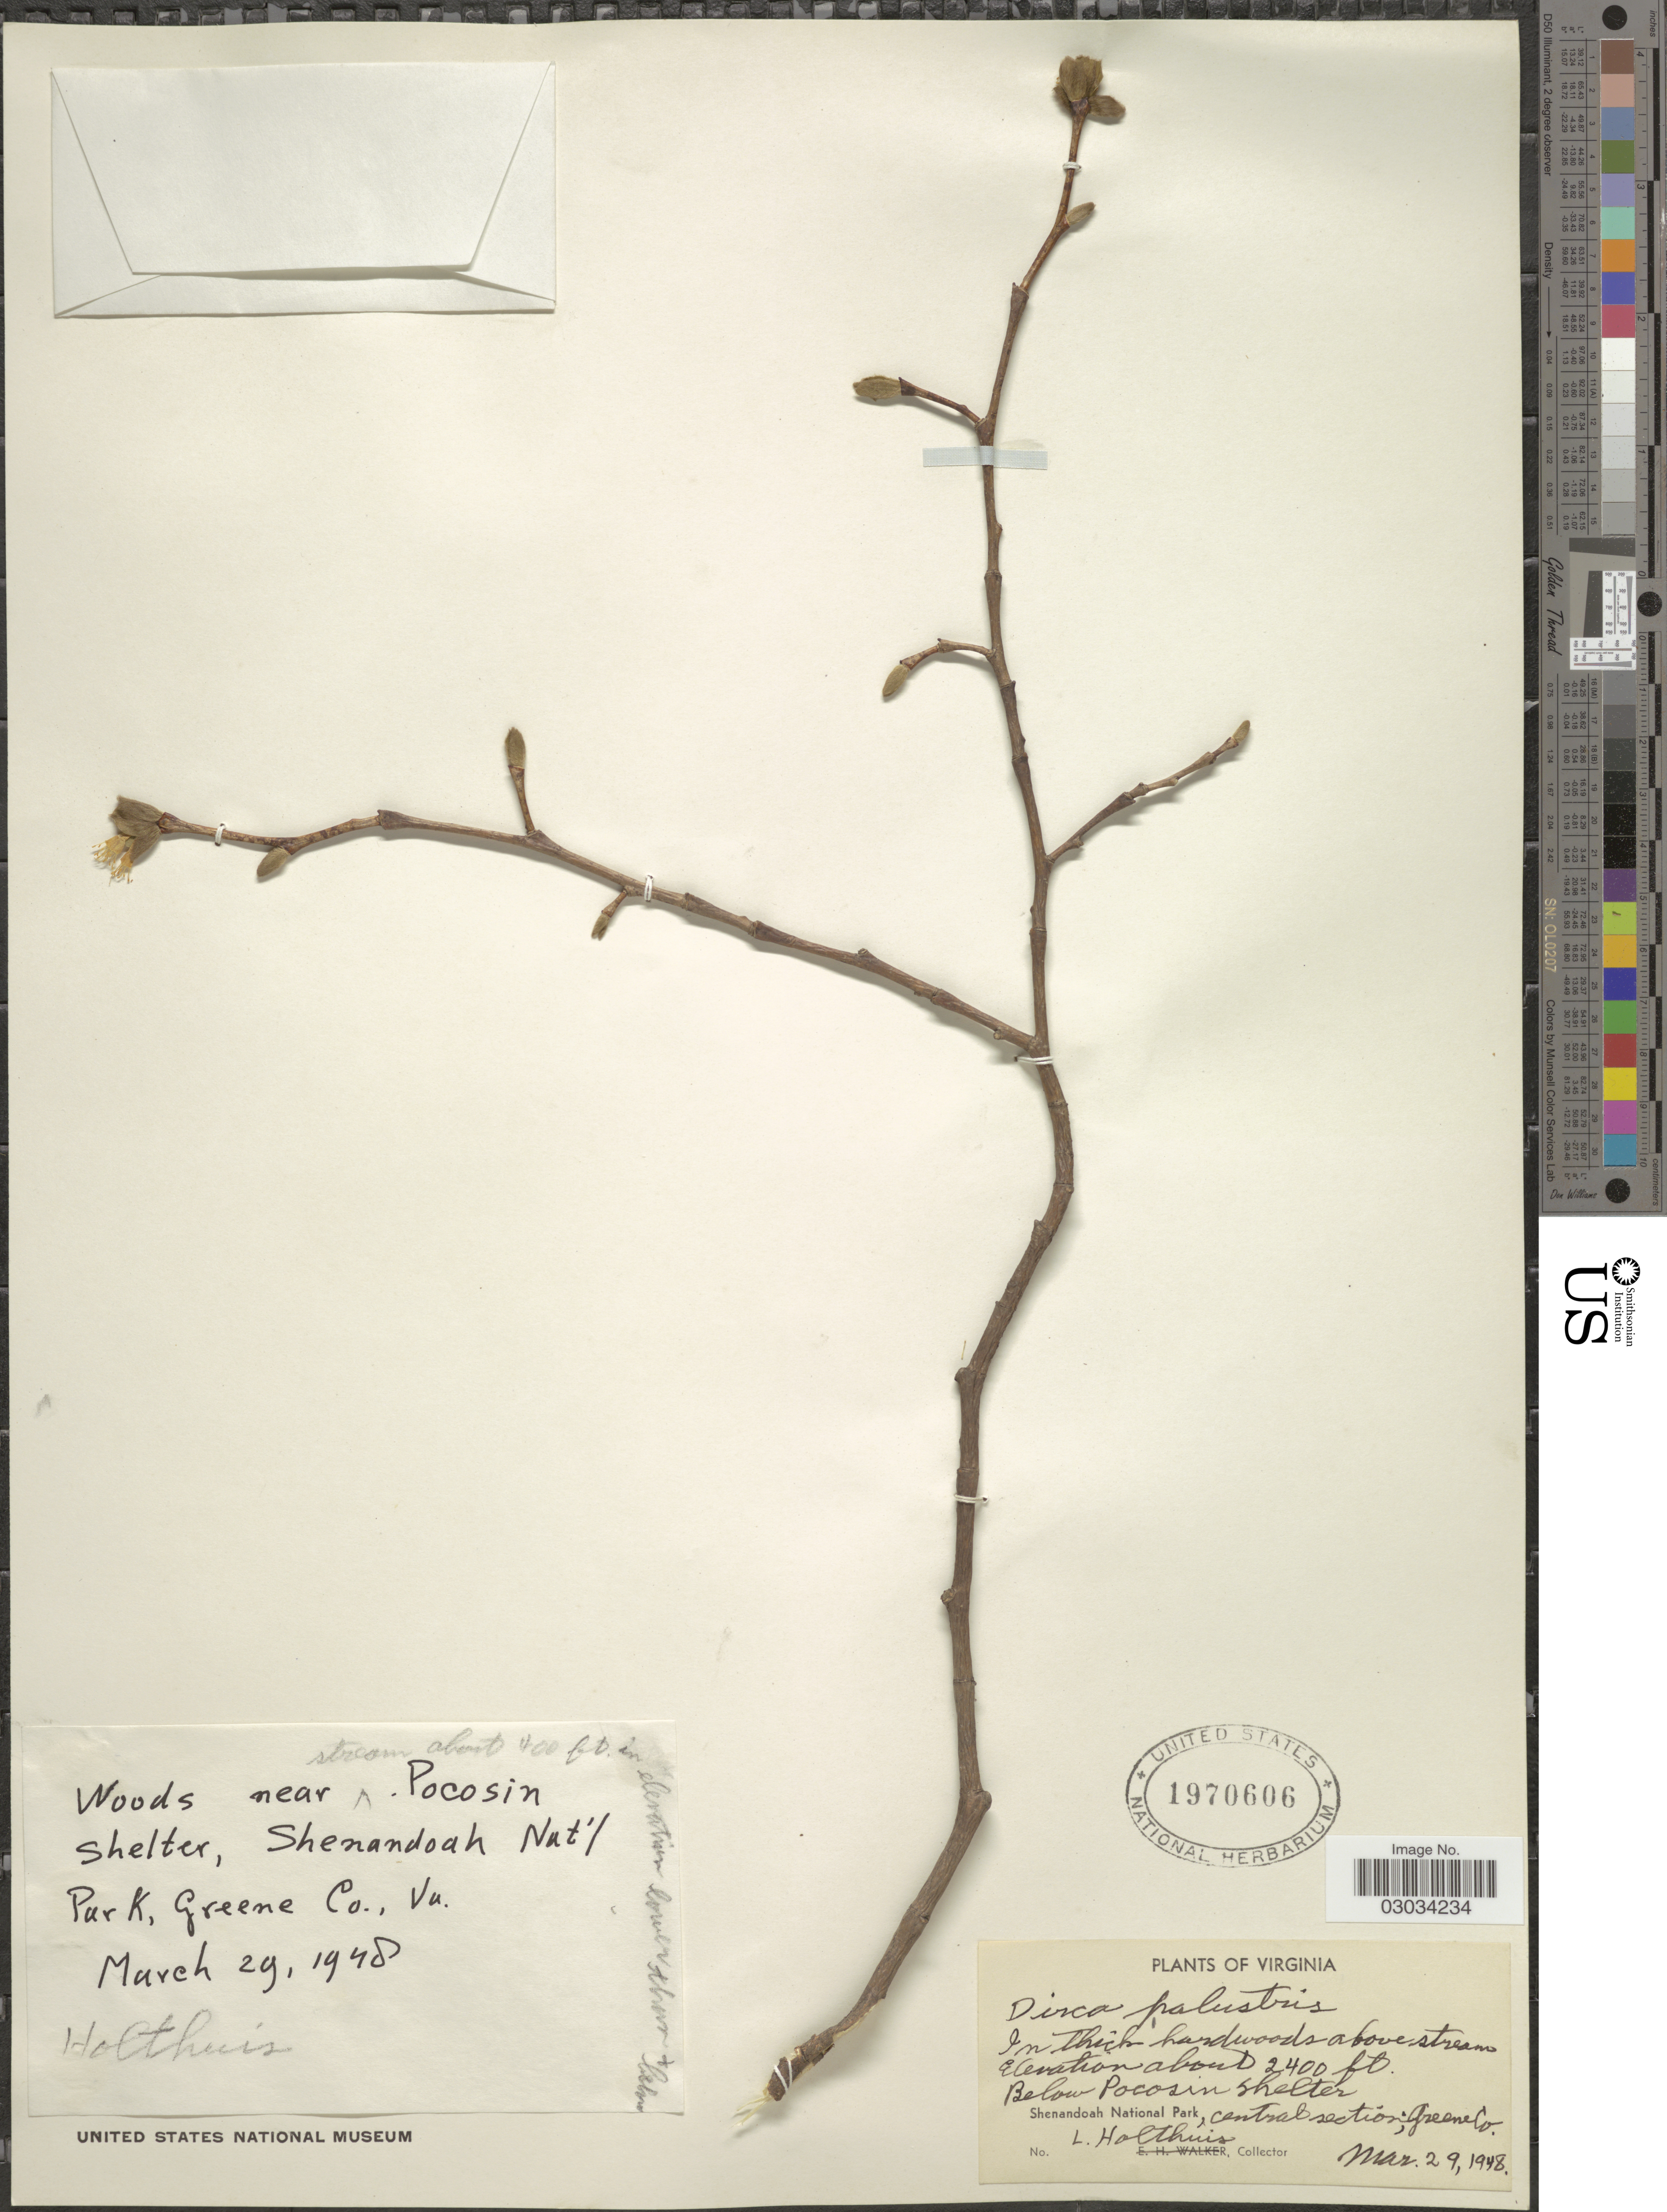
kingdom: Plantae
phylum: Tracheophyta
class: Magnoliopsida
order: Malvales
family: Thymelaeaceae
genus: Dirca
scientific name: Dirca palustris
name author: L.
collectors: L. Holthuis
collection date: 1948-03-29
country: United States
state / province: Virginia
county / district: Greene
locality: In thick hardwoods above stream. Below Pocosin Shelter. Shenandoah National Park, Central section; Greene Co.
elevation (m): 732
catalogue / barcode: US 1970606